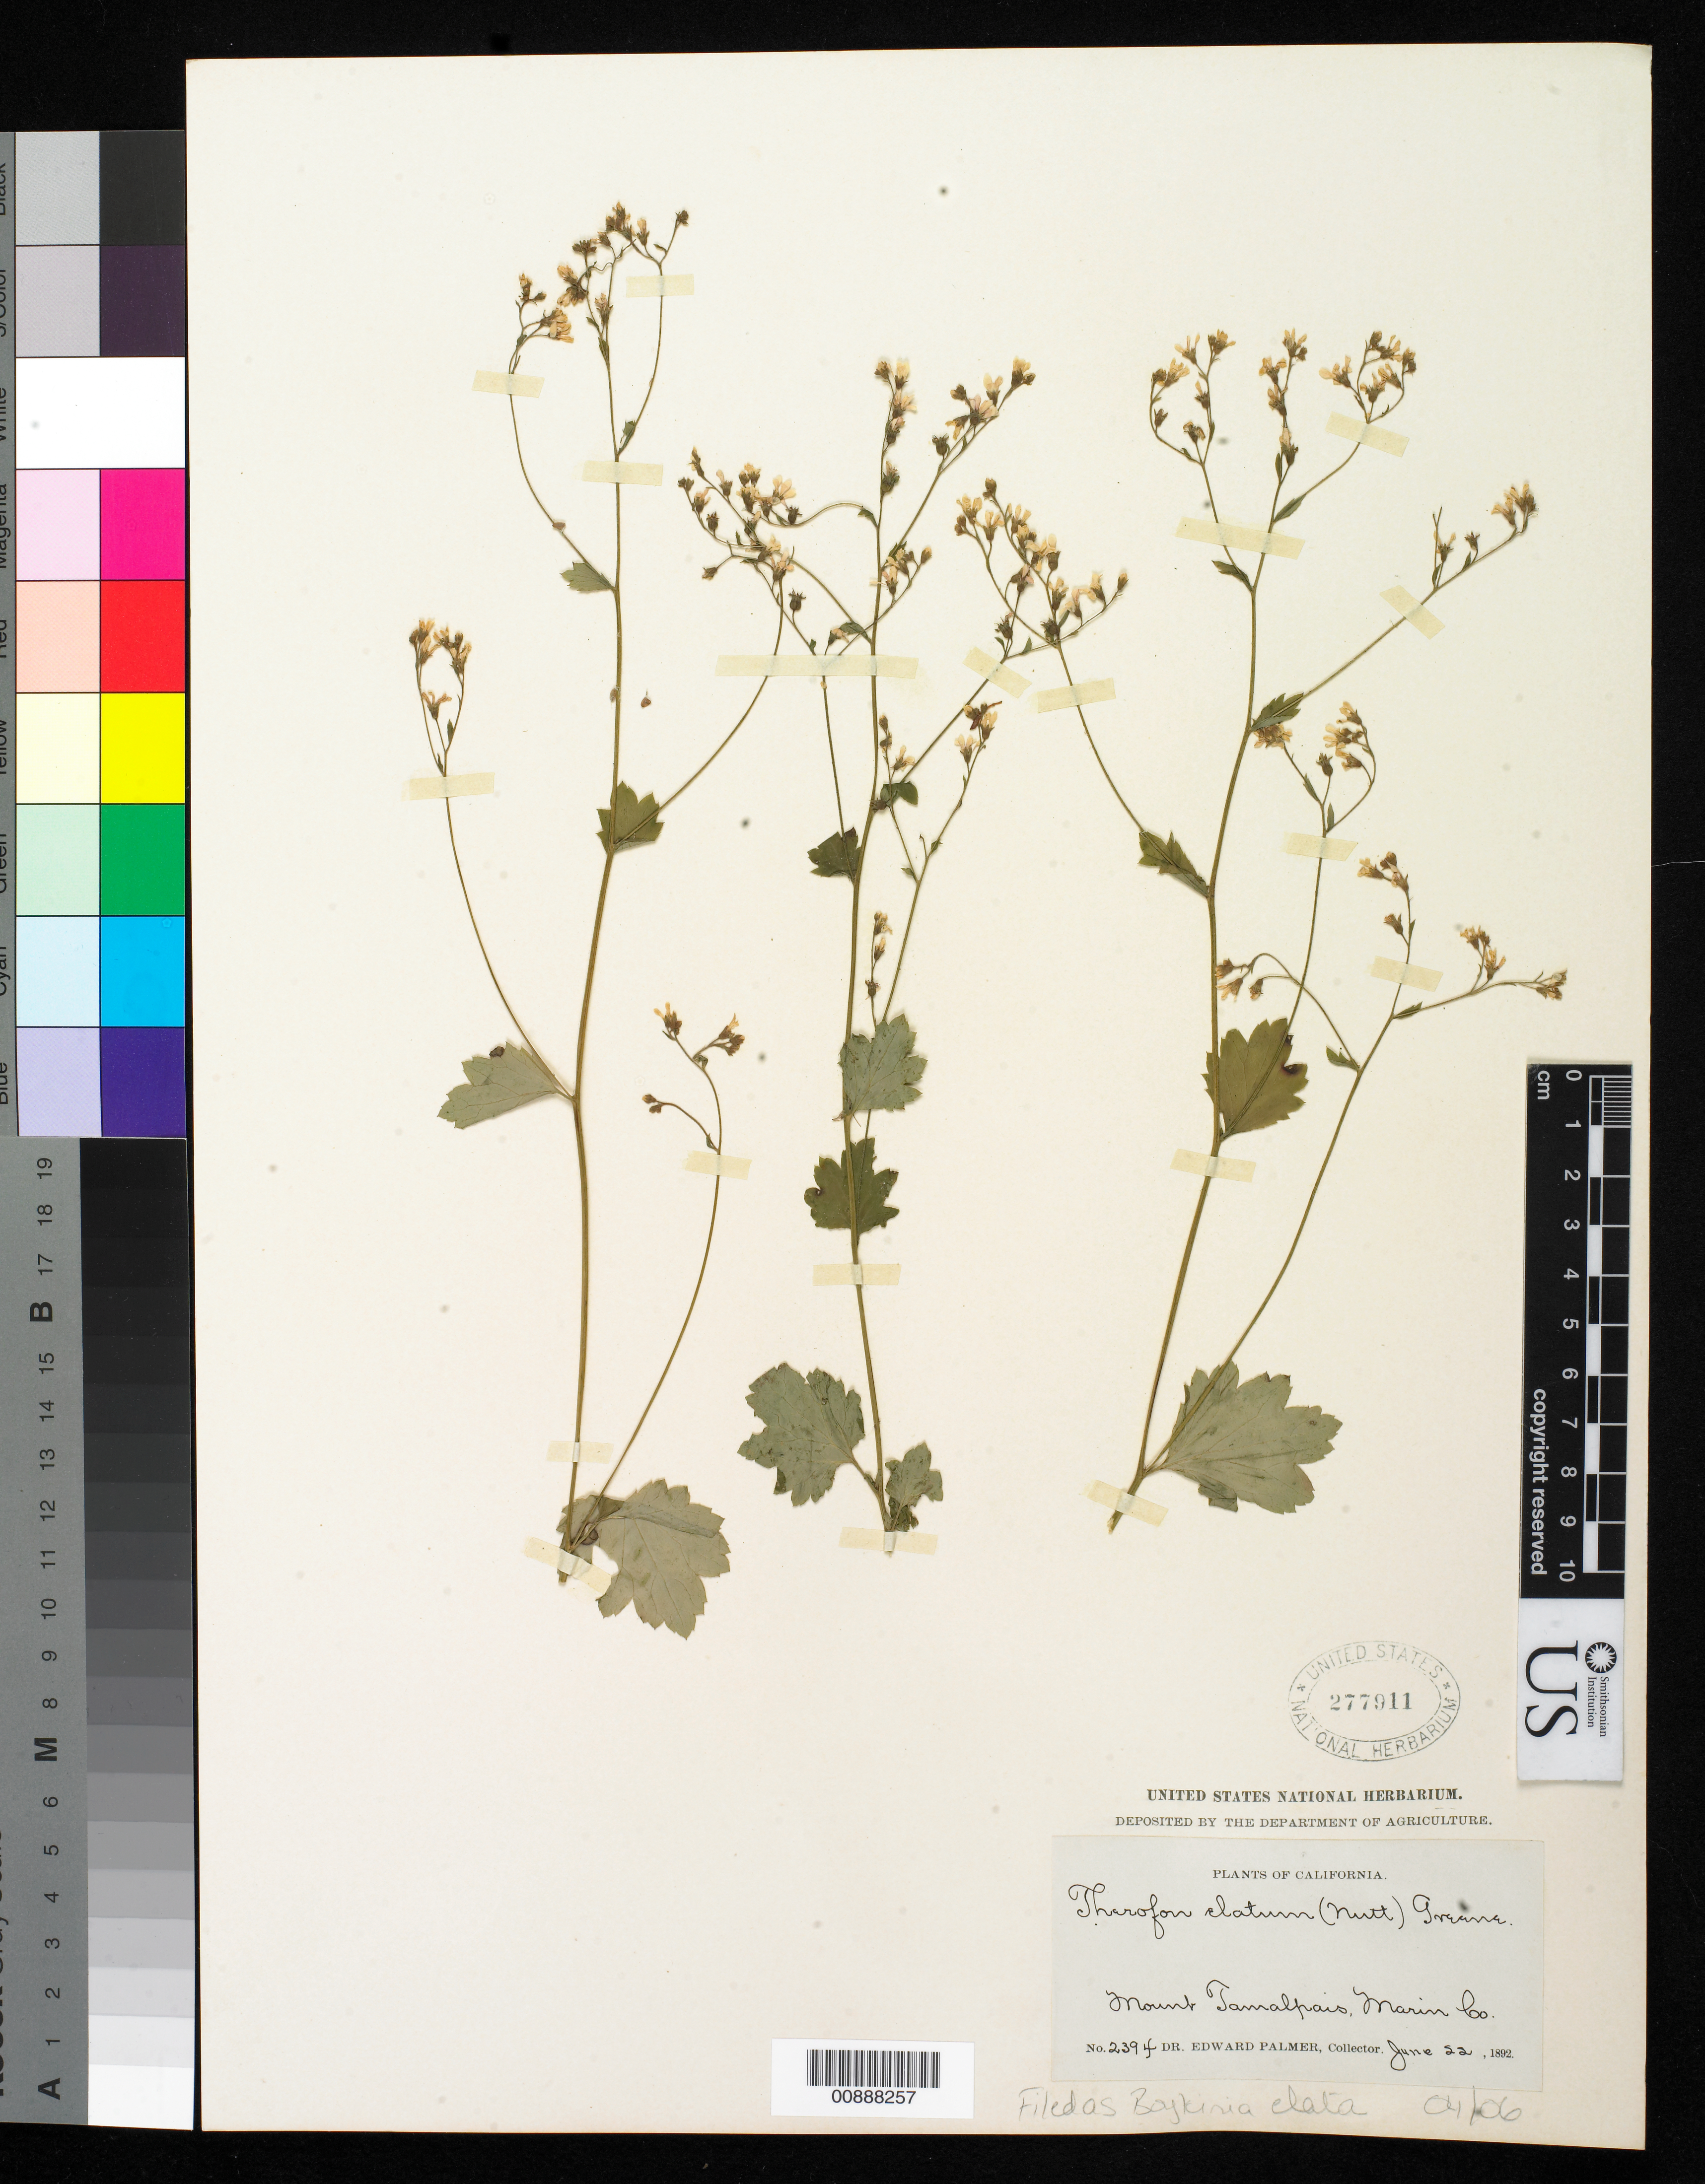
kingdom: Plantae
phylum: Tracheophyta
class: Magnoliopsida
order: Saxifragales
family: Saxifragaceae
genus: Boykinia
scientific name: Boykinia elata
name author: Greene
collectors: E. Palmer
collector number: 2394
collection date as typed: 22 Jun 1892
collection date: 1892-06-22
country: United States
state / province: California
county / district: Marin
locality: Mount Tamalpais, Marin County, California.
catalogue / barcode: US 277911